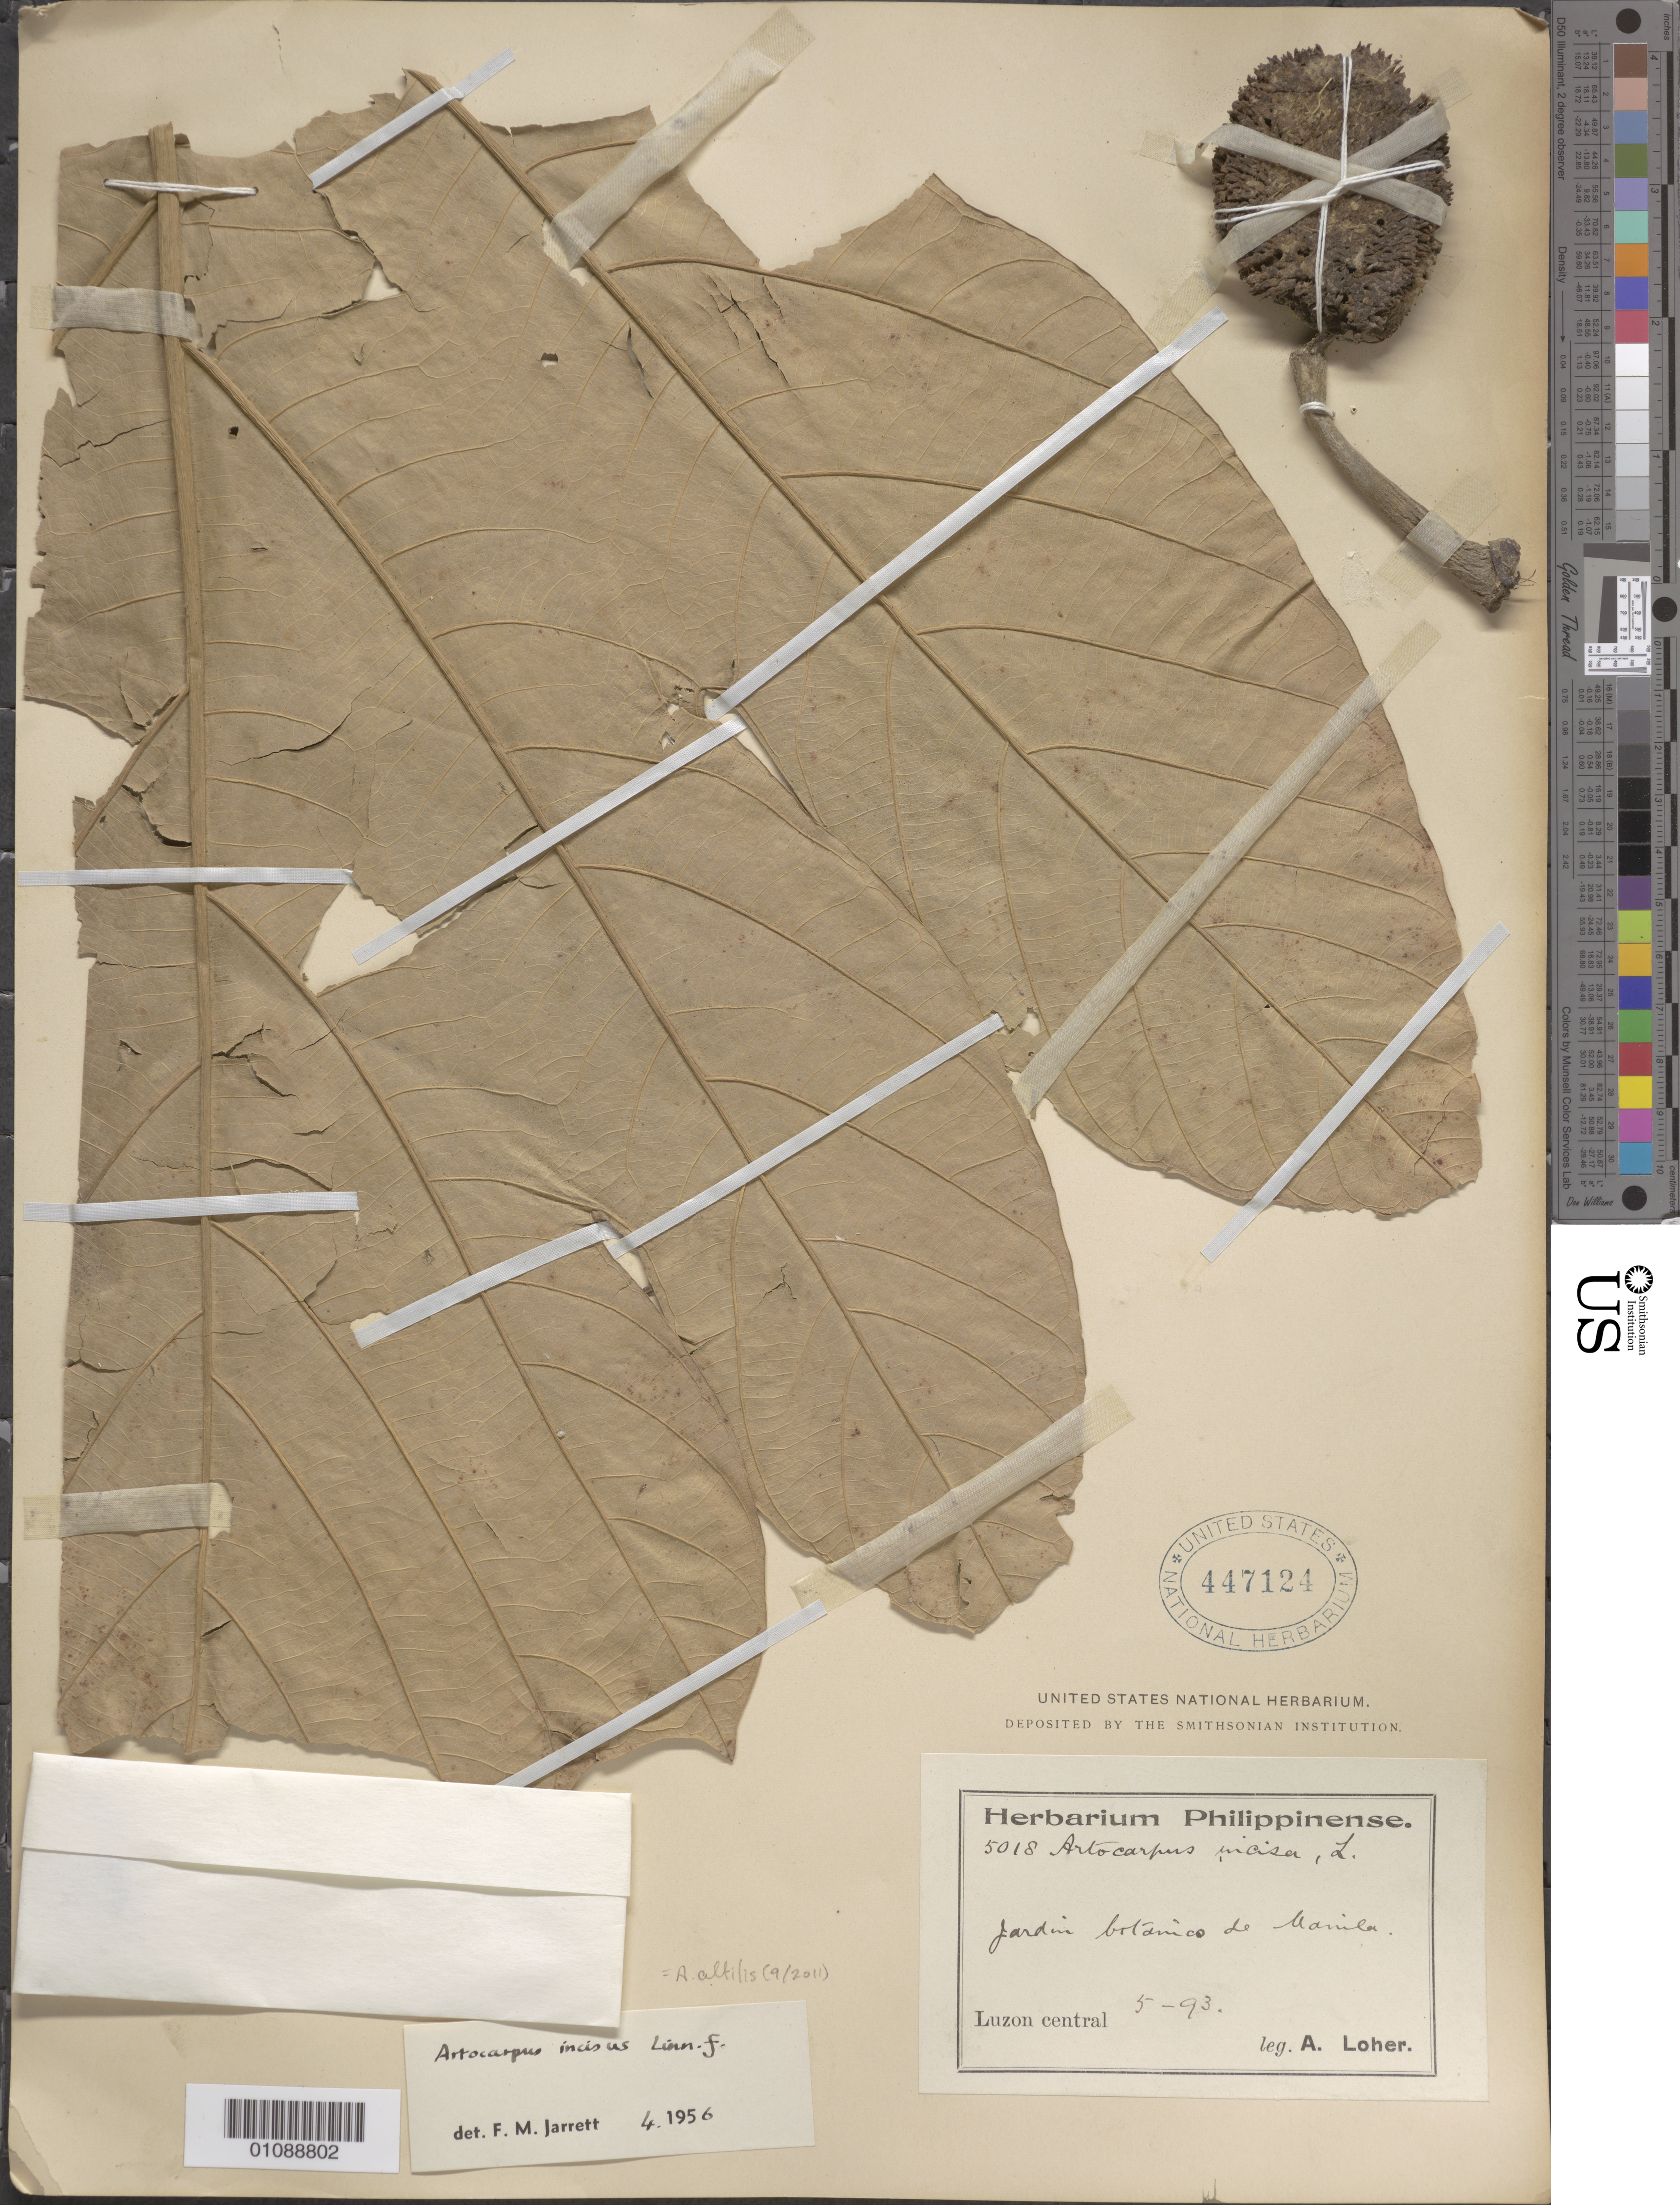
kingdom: Plantae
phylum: Tracheophyta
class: Magnoliopsida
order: Rosales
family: Moraceae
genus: Artocarpus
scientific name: Artocarpus altilis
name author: (Parkinson) Fosberg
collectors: A. Loher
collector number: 5018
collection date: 1893-05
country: Philippines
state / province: Central Luzon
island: Luzon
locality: Jardin botanico de Manila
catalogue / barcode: US 447124